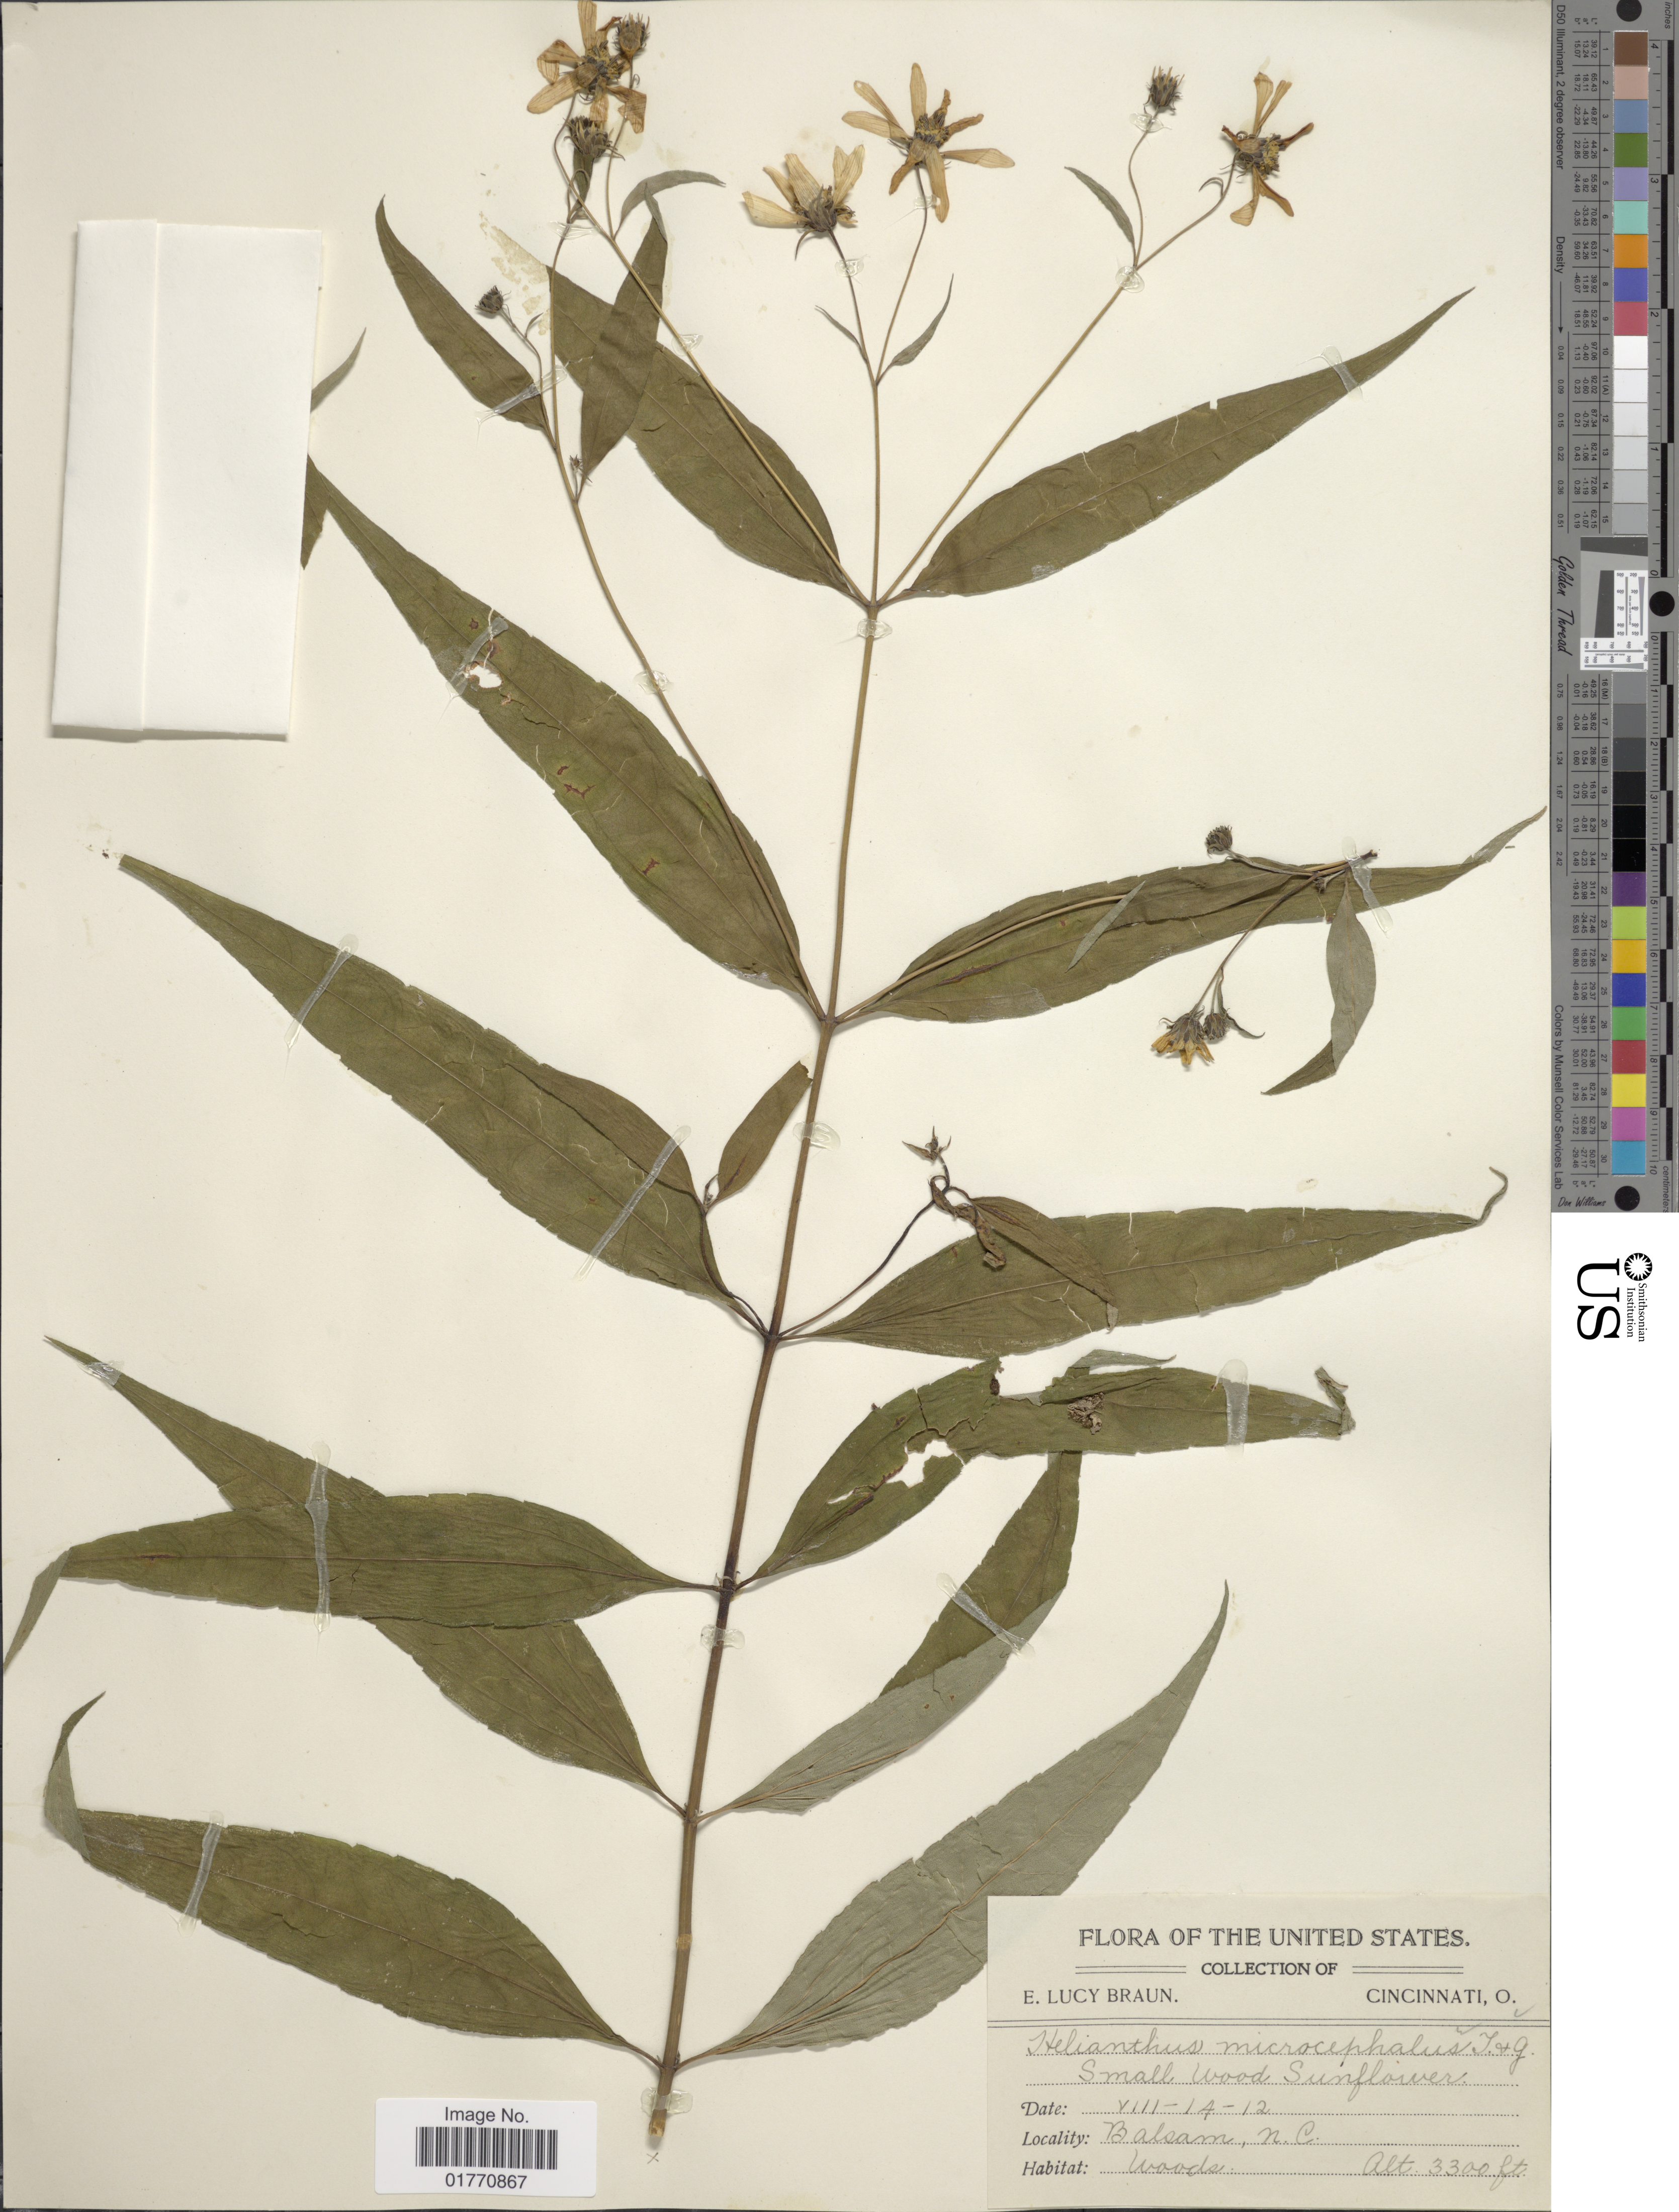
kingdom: Plantae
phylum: Tracheophyta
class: Magnoliopsida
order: Asterales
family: Asteraceae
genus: Helianthus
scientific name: Helianthus microcephalus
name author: Torr. & A. Gray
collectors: E. L. Braun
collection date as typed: Transcribed d/m/y: 14/8/12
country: United States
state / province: North Carolina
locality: Balsam, woods.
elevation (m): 1006